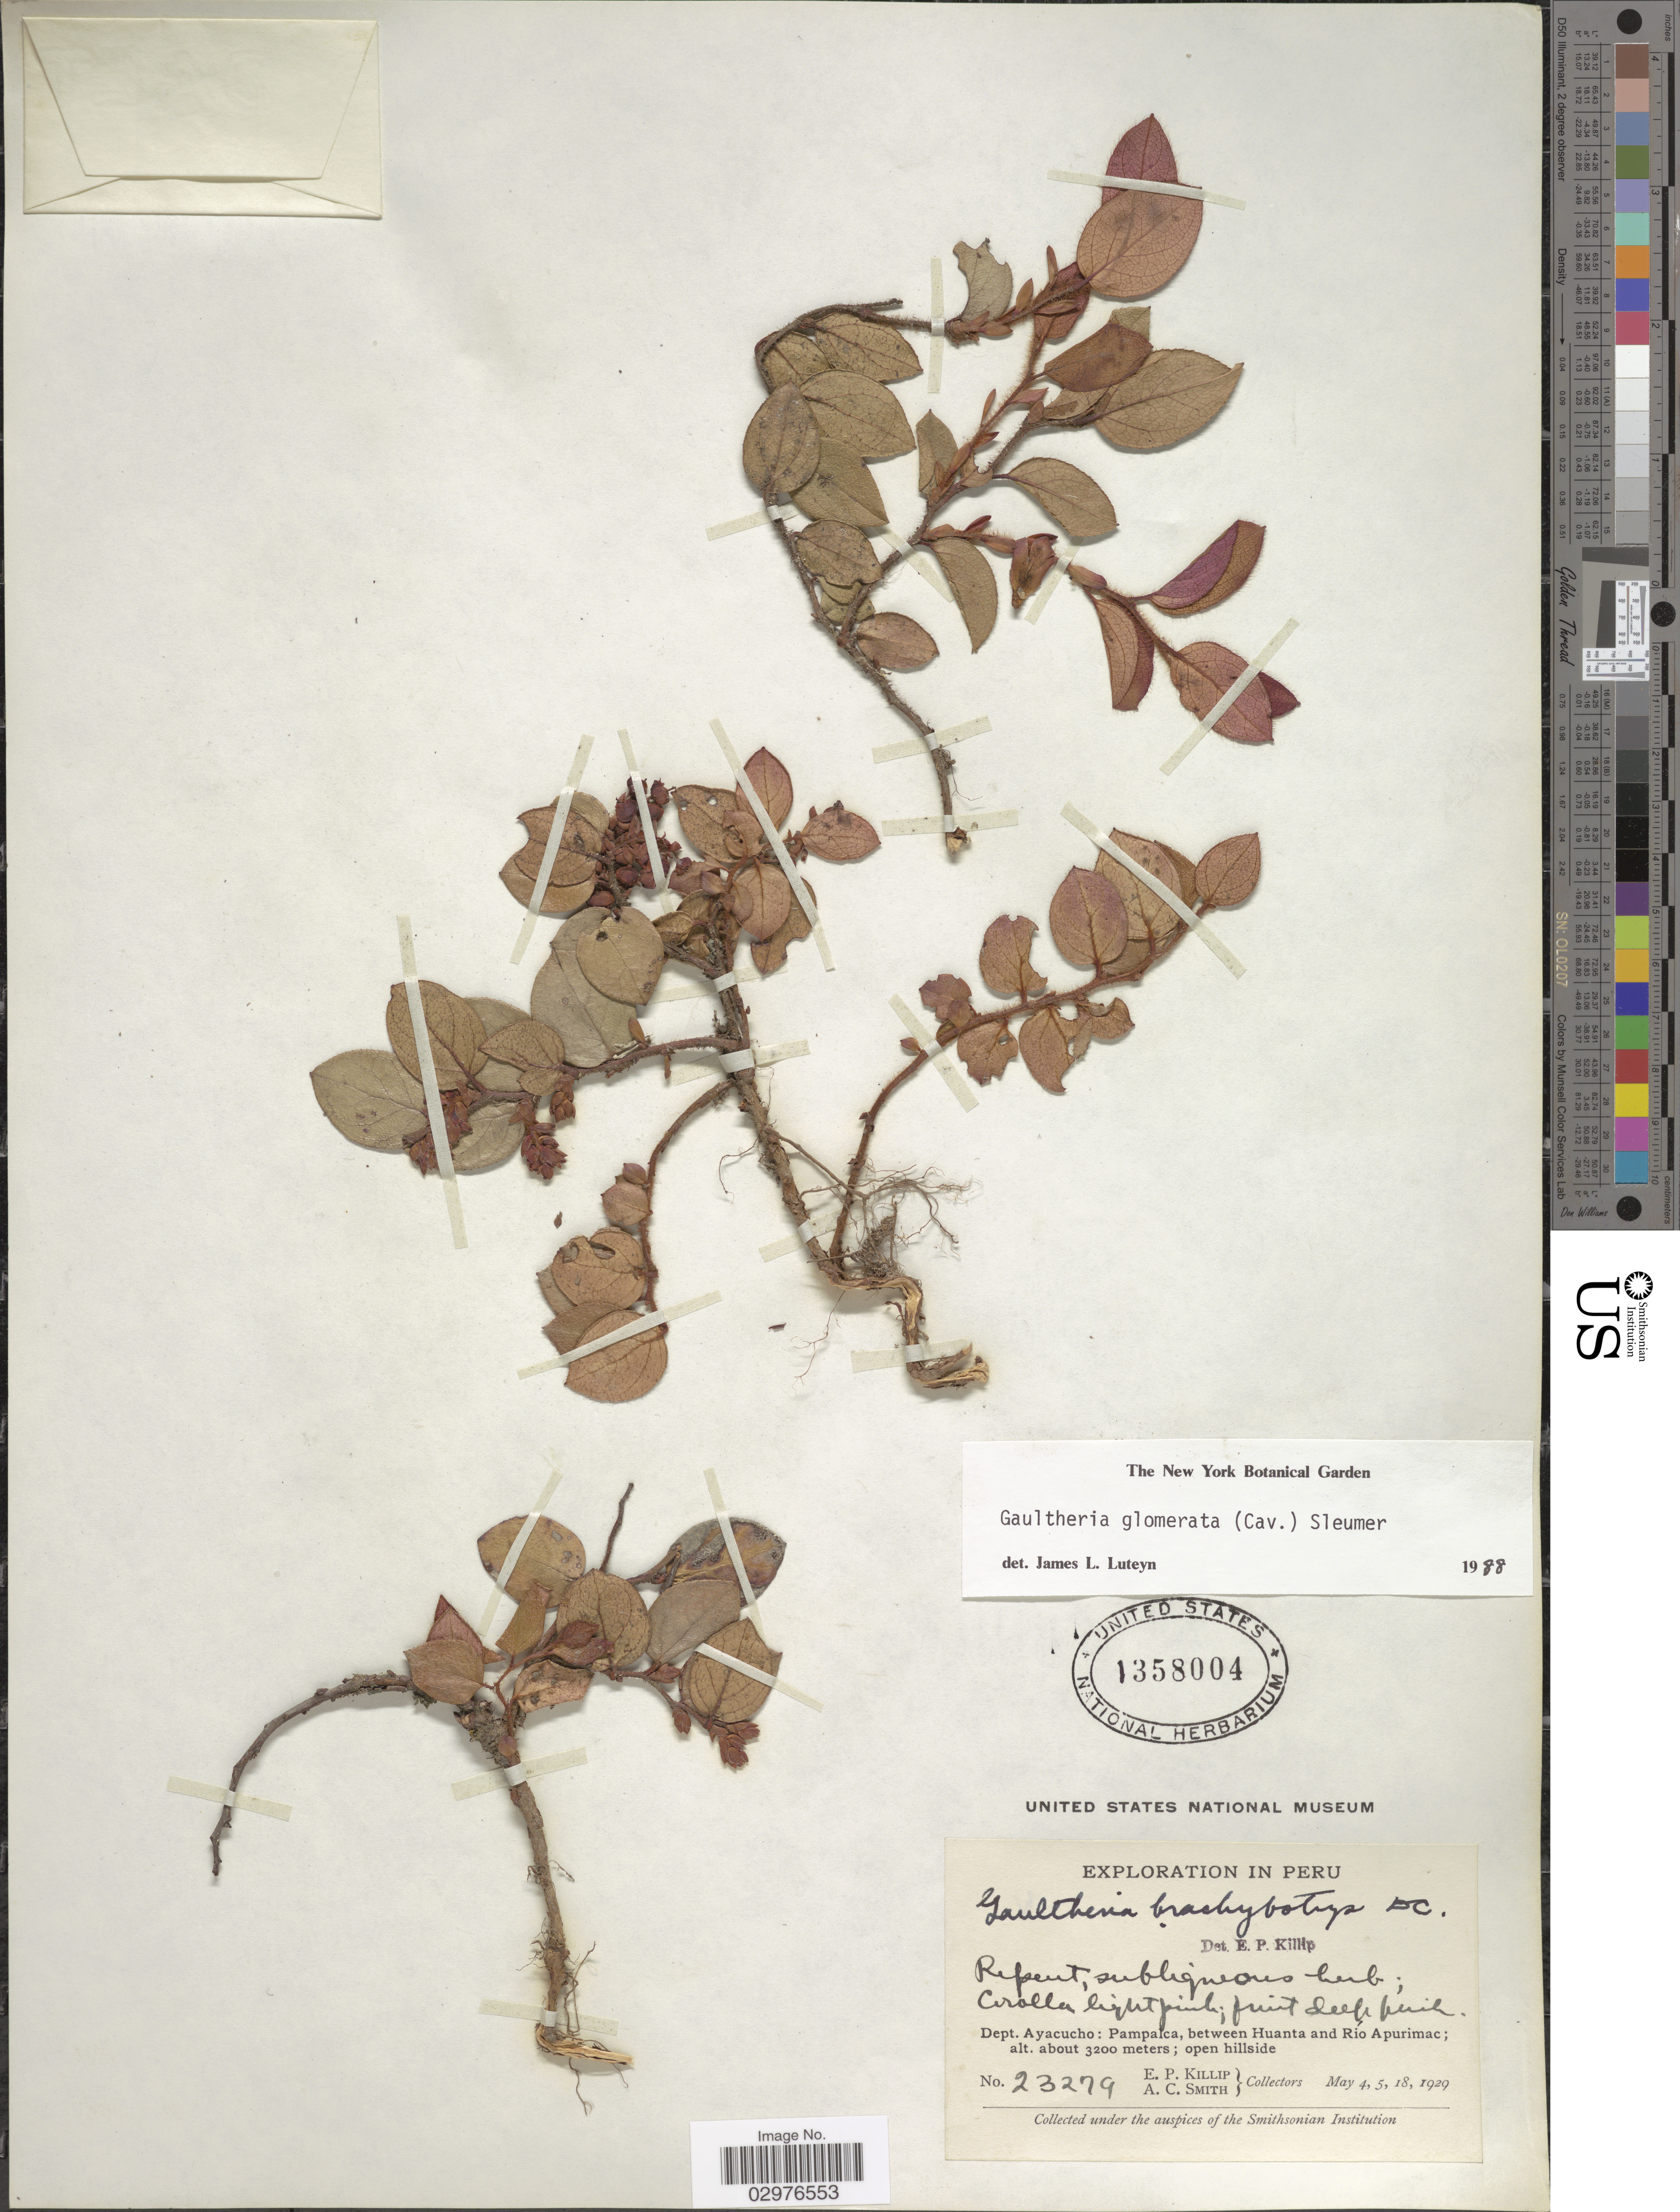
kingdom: Plantae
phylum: Tracheophyta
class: Magnoliopsida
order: Ericales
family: Ericaceae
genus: Gaultheria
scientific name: Gaultheria glomerata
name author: (Cav.) Sleumer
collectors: E. P. Killip & A. C. Smith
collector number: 23279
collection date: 1929-05-04/1929-05-18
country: Peru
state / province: Ayacucho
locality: Dept. Ayacucho: Pampalca, between Huanta and Río Apurimac.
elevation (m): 3200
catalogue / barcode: US 1358004